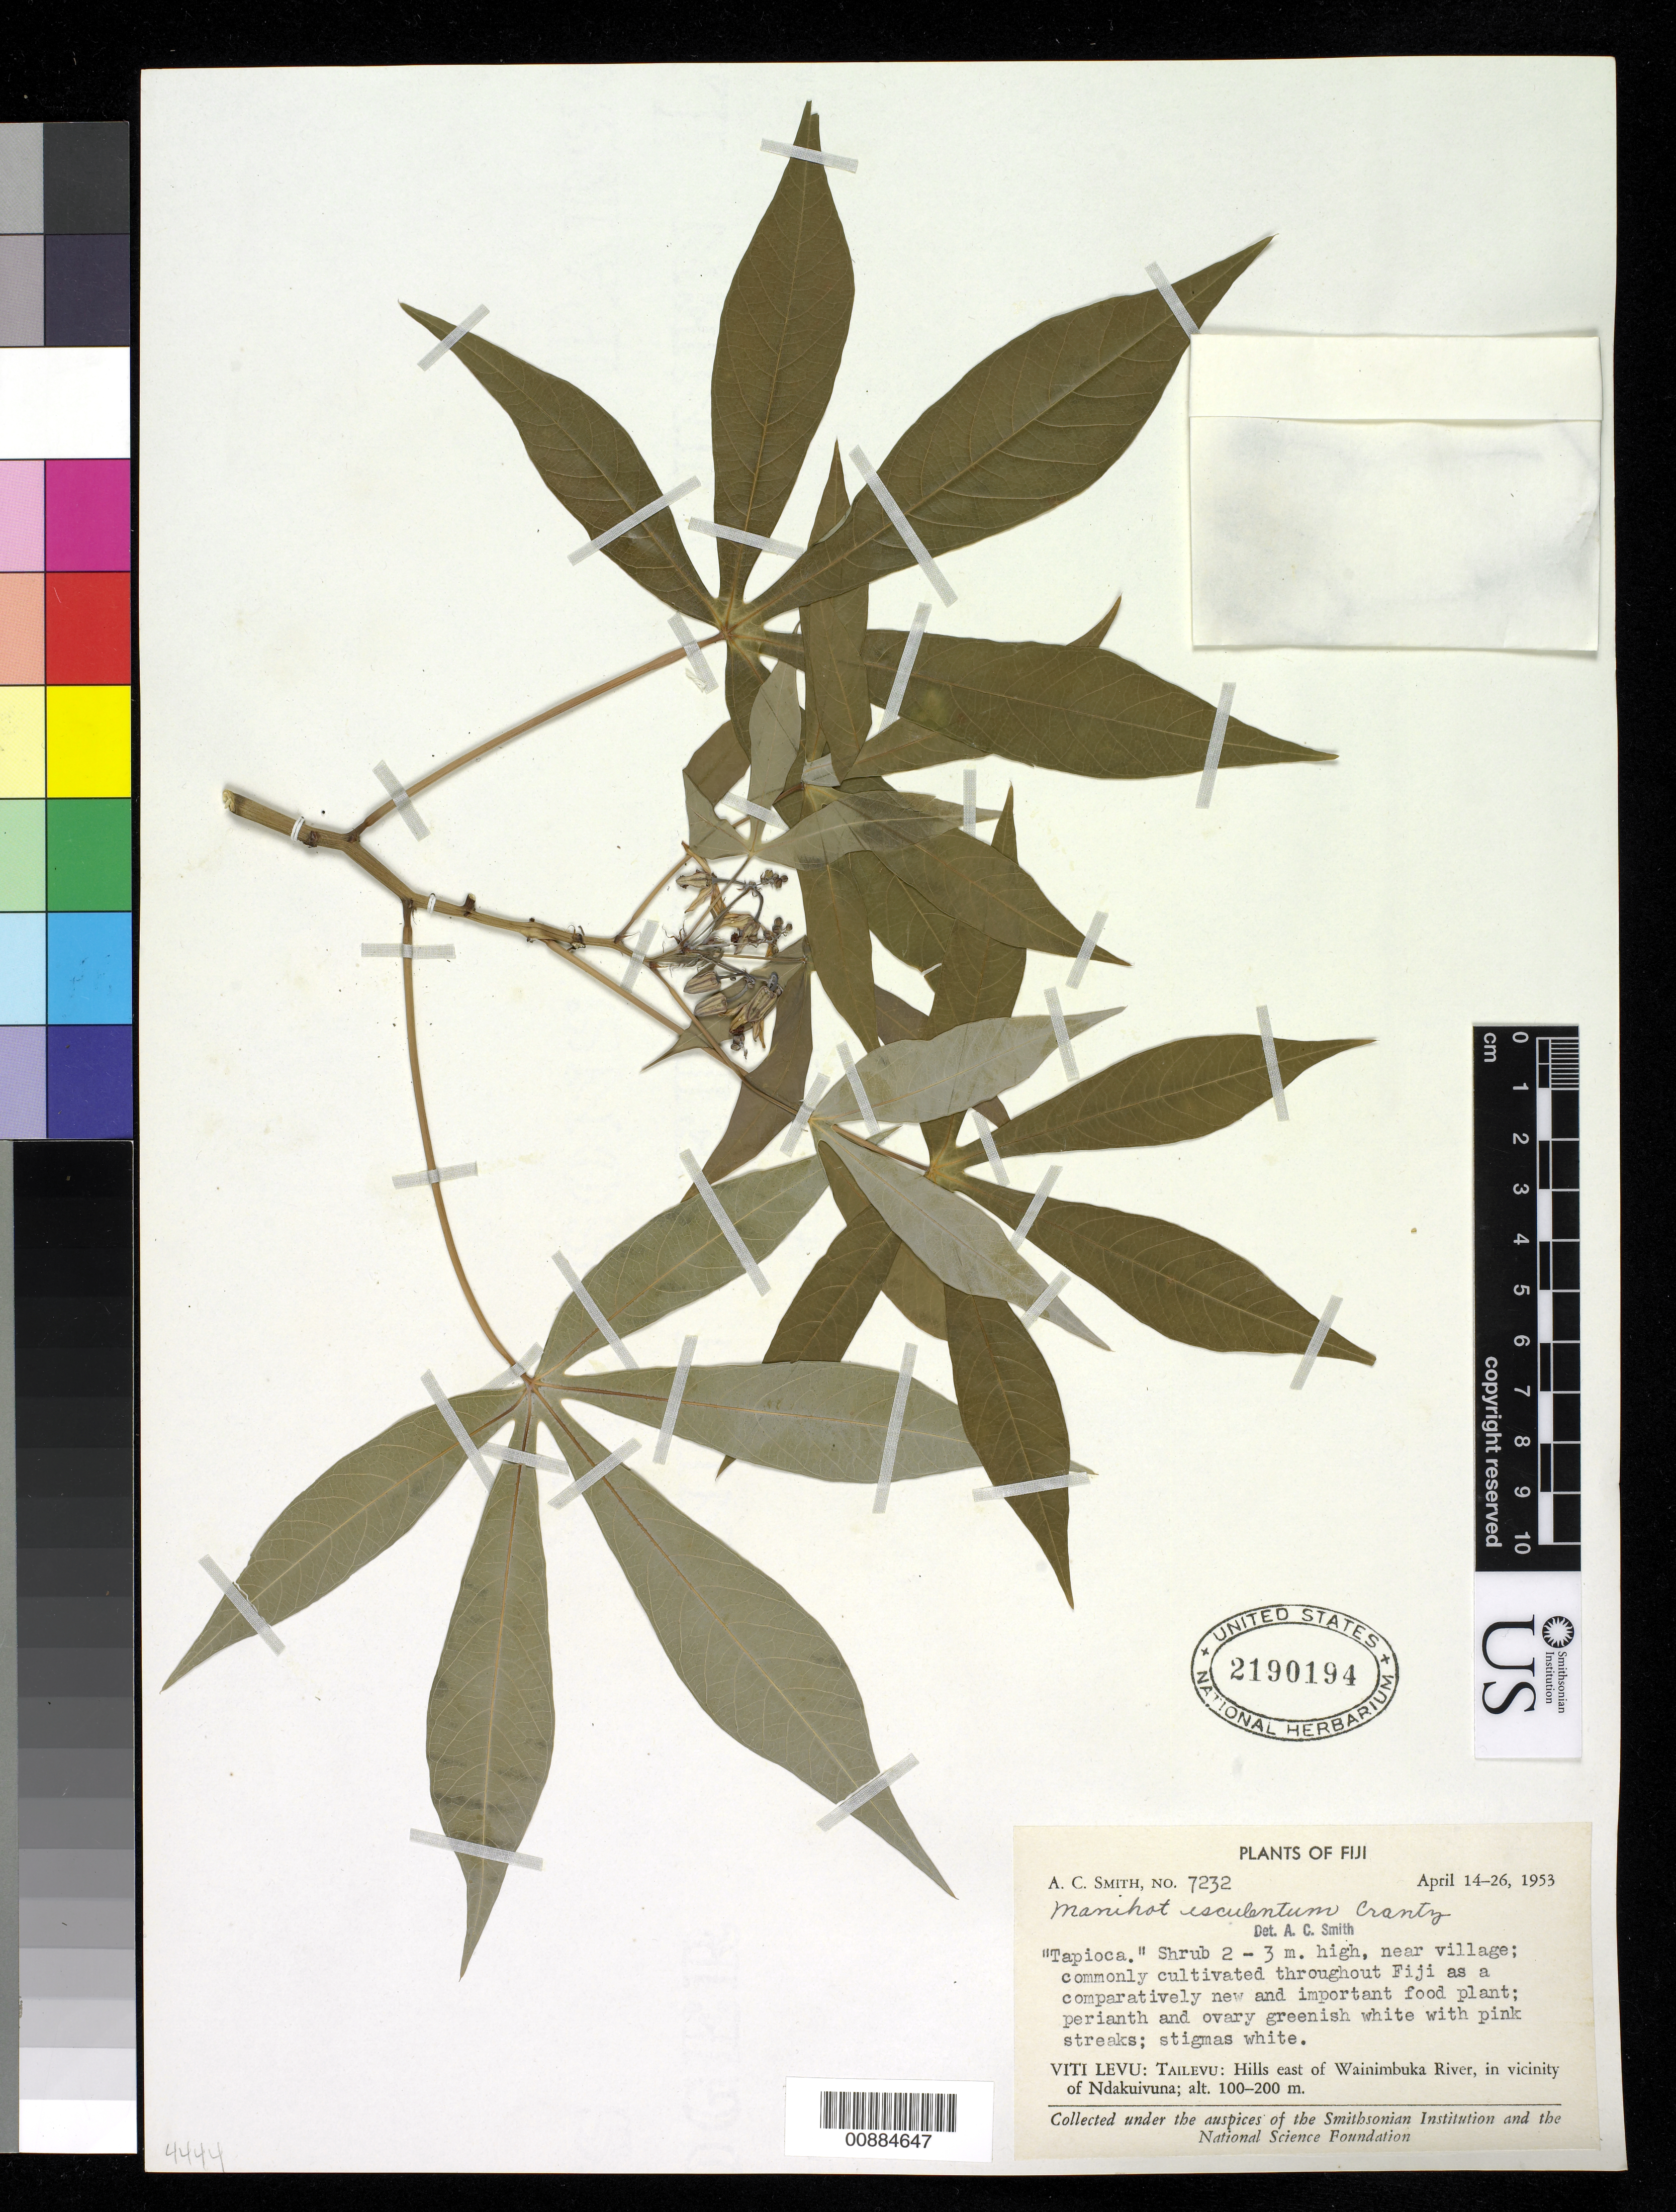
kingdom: Plantae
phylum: Tracheophyta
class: Magnoliopsida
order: Malpighiales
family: Euphorbiaceae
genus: Manihot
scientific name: Manihot esculenta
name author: Crantz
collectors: C. A. Smith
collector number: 7232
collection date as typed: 14 Apr 1953 to 26 Apr 1953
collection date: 1953-04-14/1953-04-26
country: Fiji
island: Viti Levu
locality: Tailevu: Hills east of Wianimbuka River, in vicinity of Ndakuivuna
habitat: near village, commonly cultivated throughout Fiji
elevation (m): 100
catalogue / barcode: US 2190194